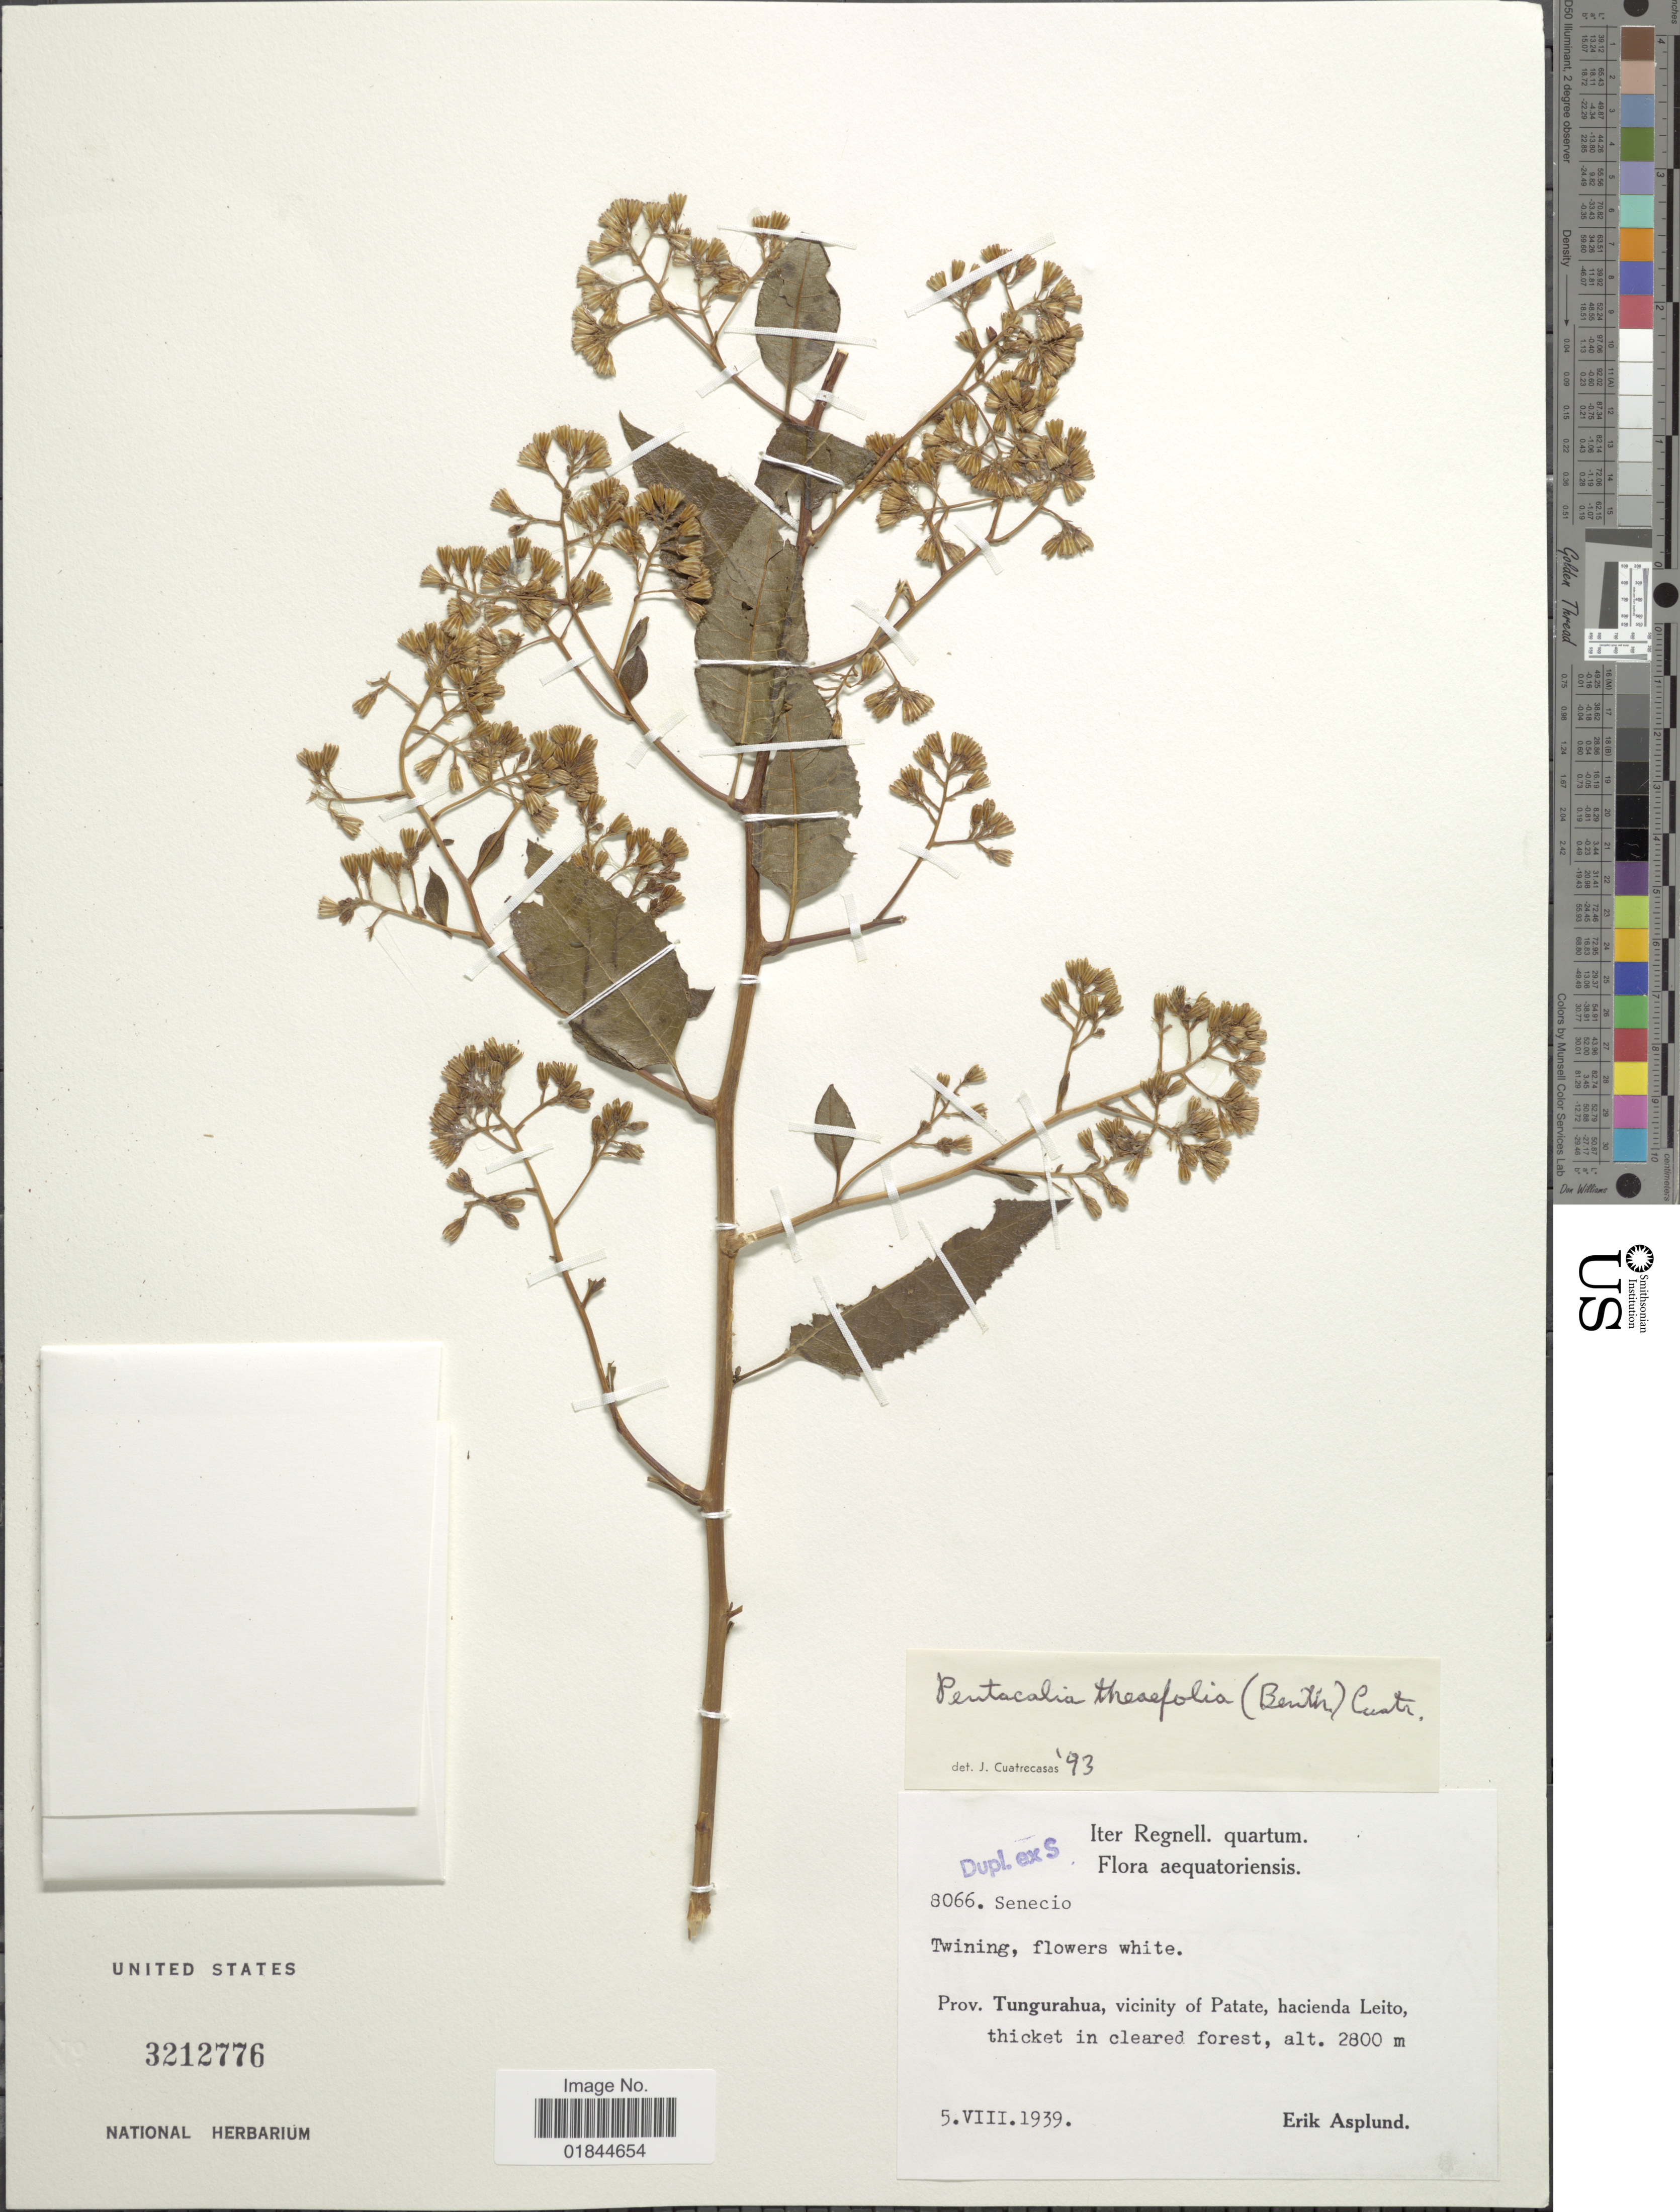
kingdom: Plantae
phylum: Tracheophyta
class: Magnoliopsida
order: Asterales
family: Asteraceae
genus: Pentacalia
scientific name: Pentacalia theifolia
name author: (Benth.) Cuatrec.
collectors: E. Asplund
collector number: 8066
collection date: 1939-08-05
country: Ecuador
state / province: Tungurahua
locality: Vicinity of Patate, hacienda Leito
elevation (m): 2800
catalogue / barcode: US 3212776